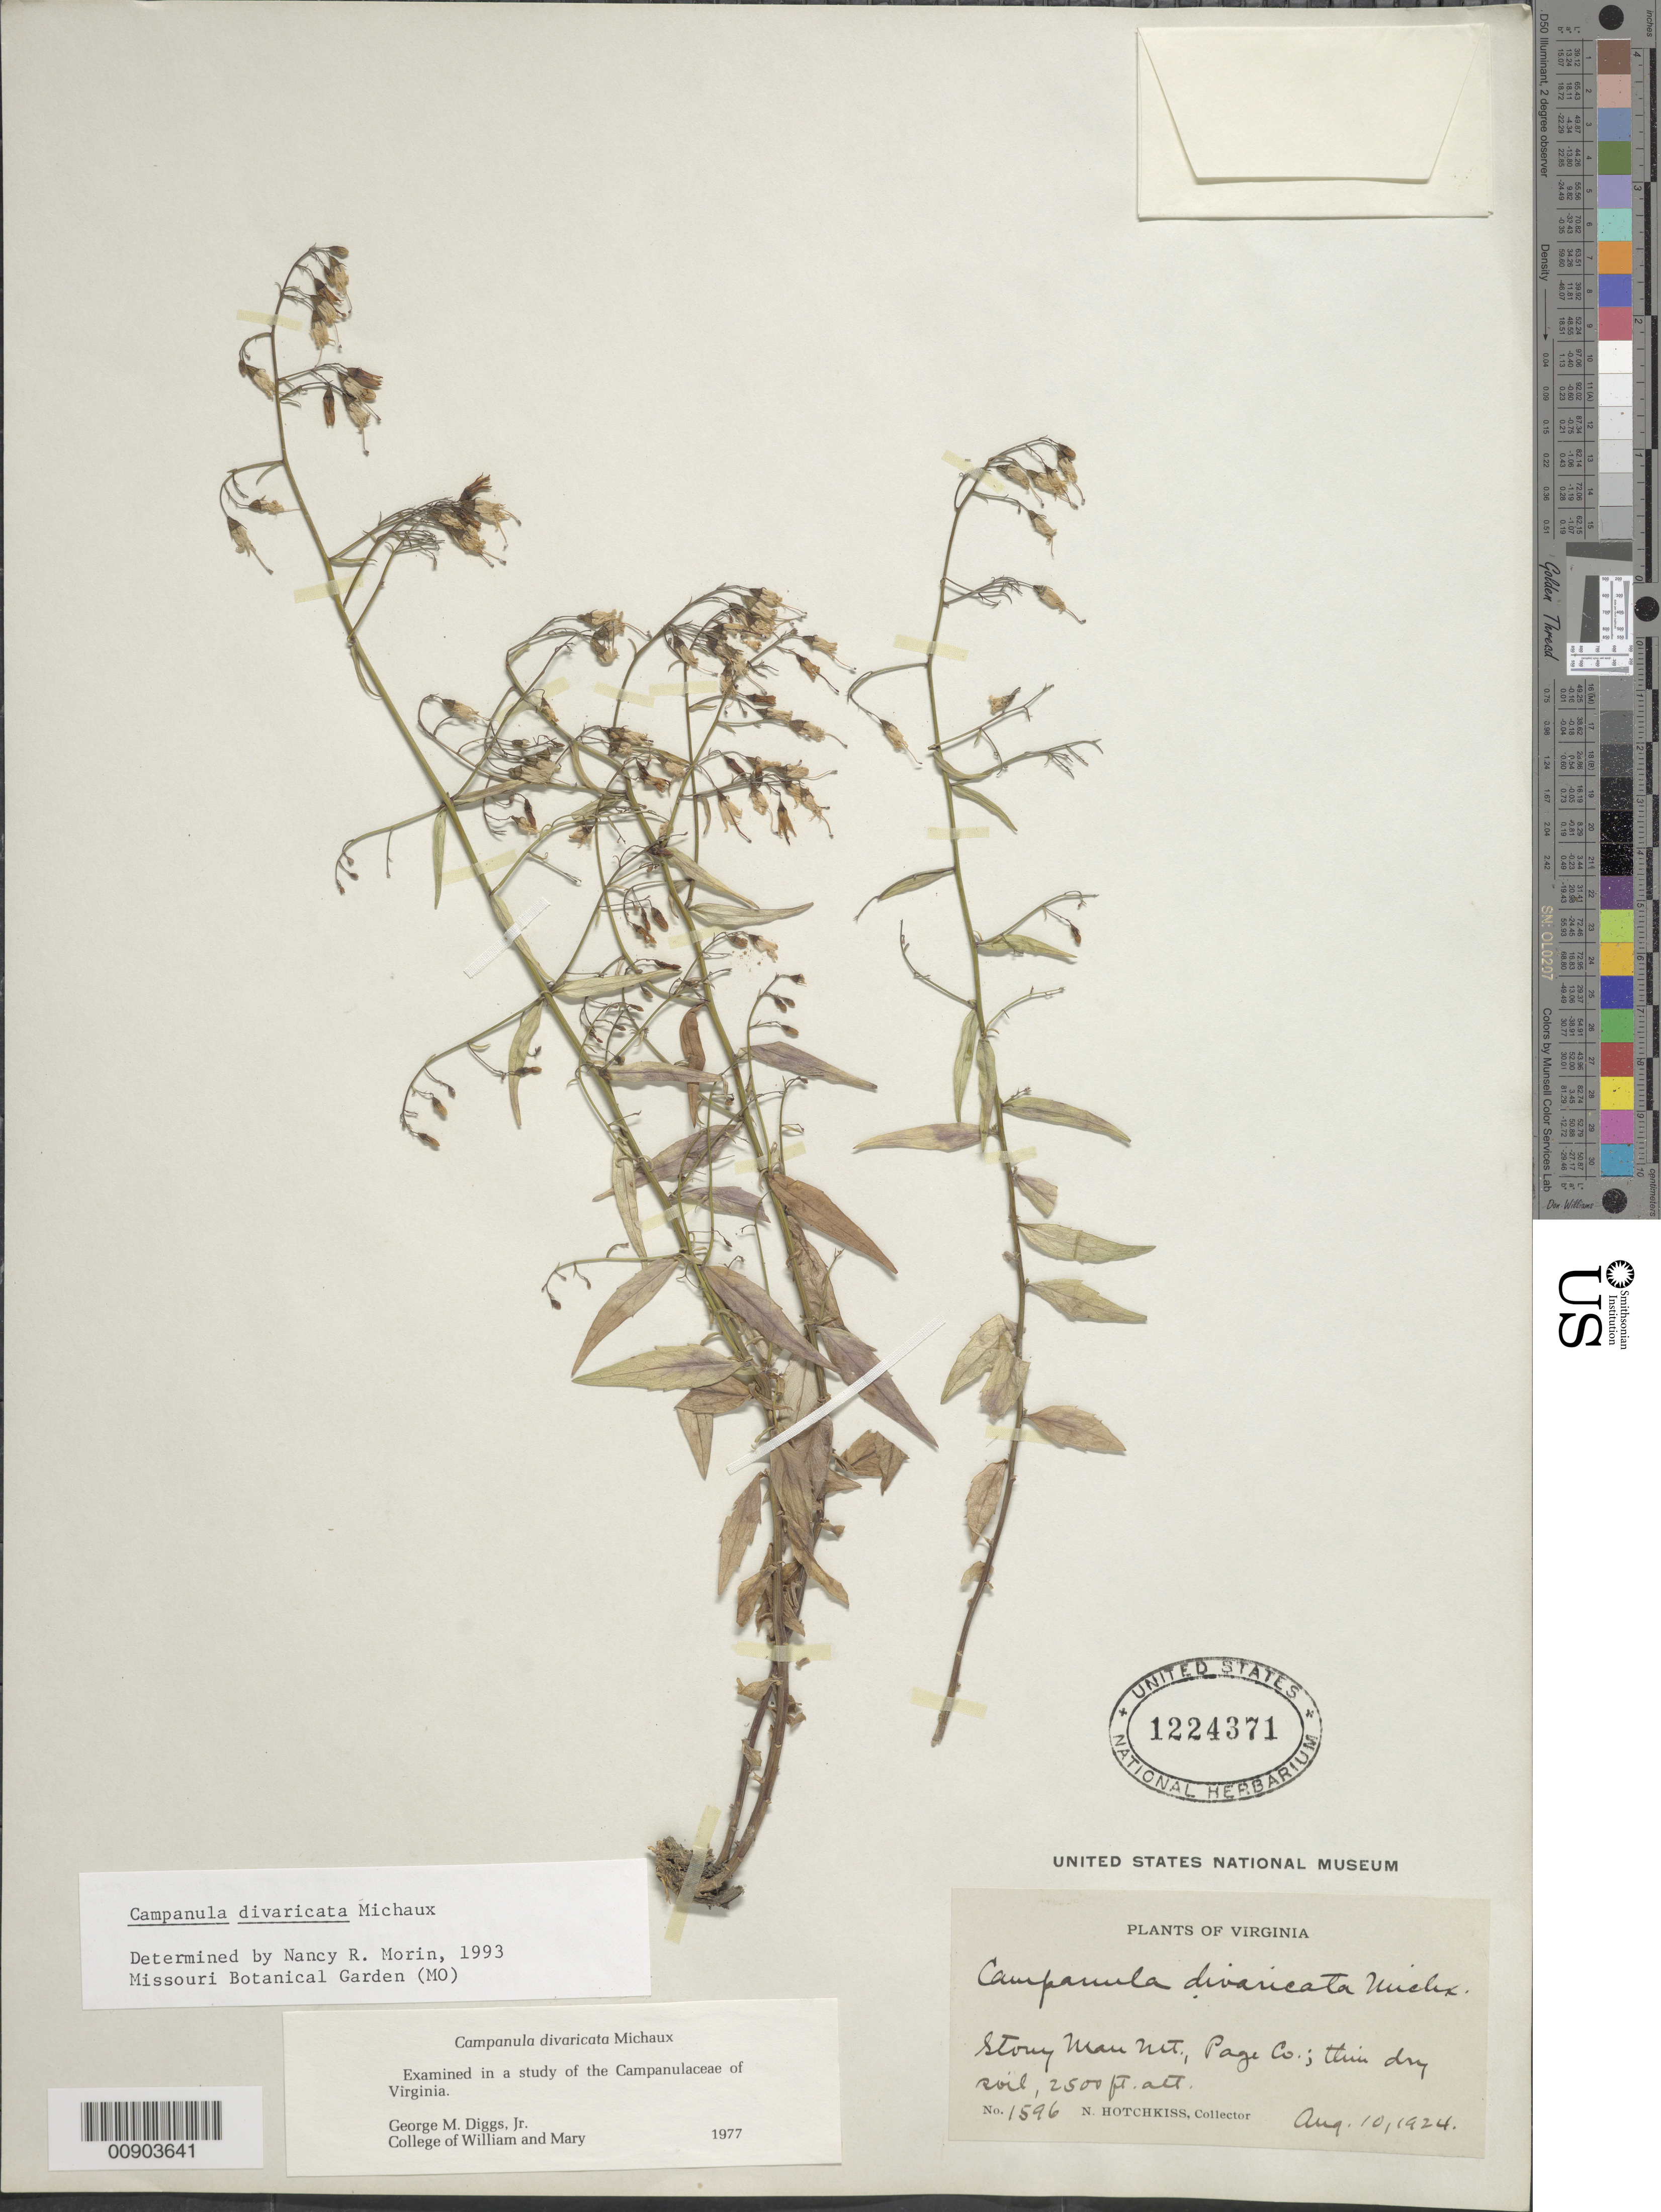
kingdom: Plantae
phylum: Tracheophyta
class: Magnoliopsida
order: Asterales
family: Campanulaceae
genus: Campanula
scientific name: Campanula divaricata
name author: Michx.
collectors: N. Hotchkiss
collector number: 1596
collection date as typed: Aug. 10, 1924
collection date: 1924-08-10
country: United States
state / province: Virginia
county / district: Page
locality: Stony Man Mountain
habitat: Thin dry soil.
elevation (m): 762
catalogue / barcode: US 1224371